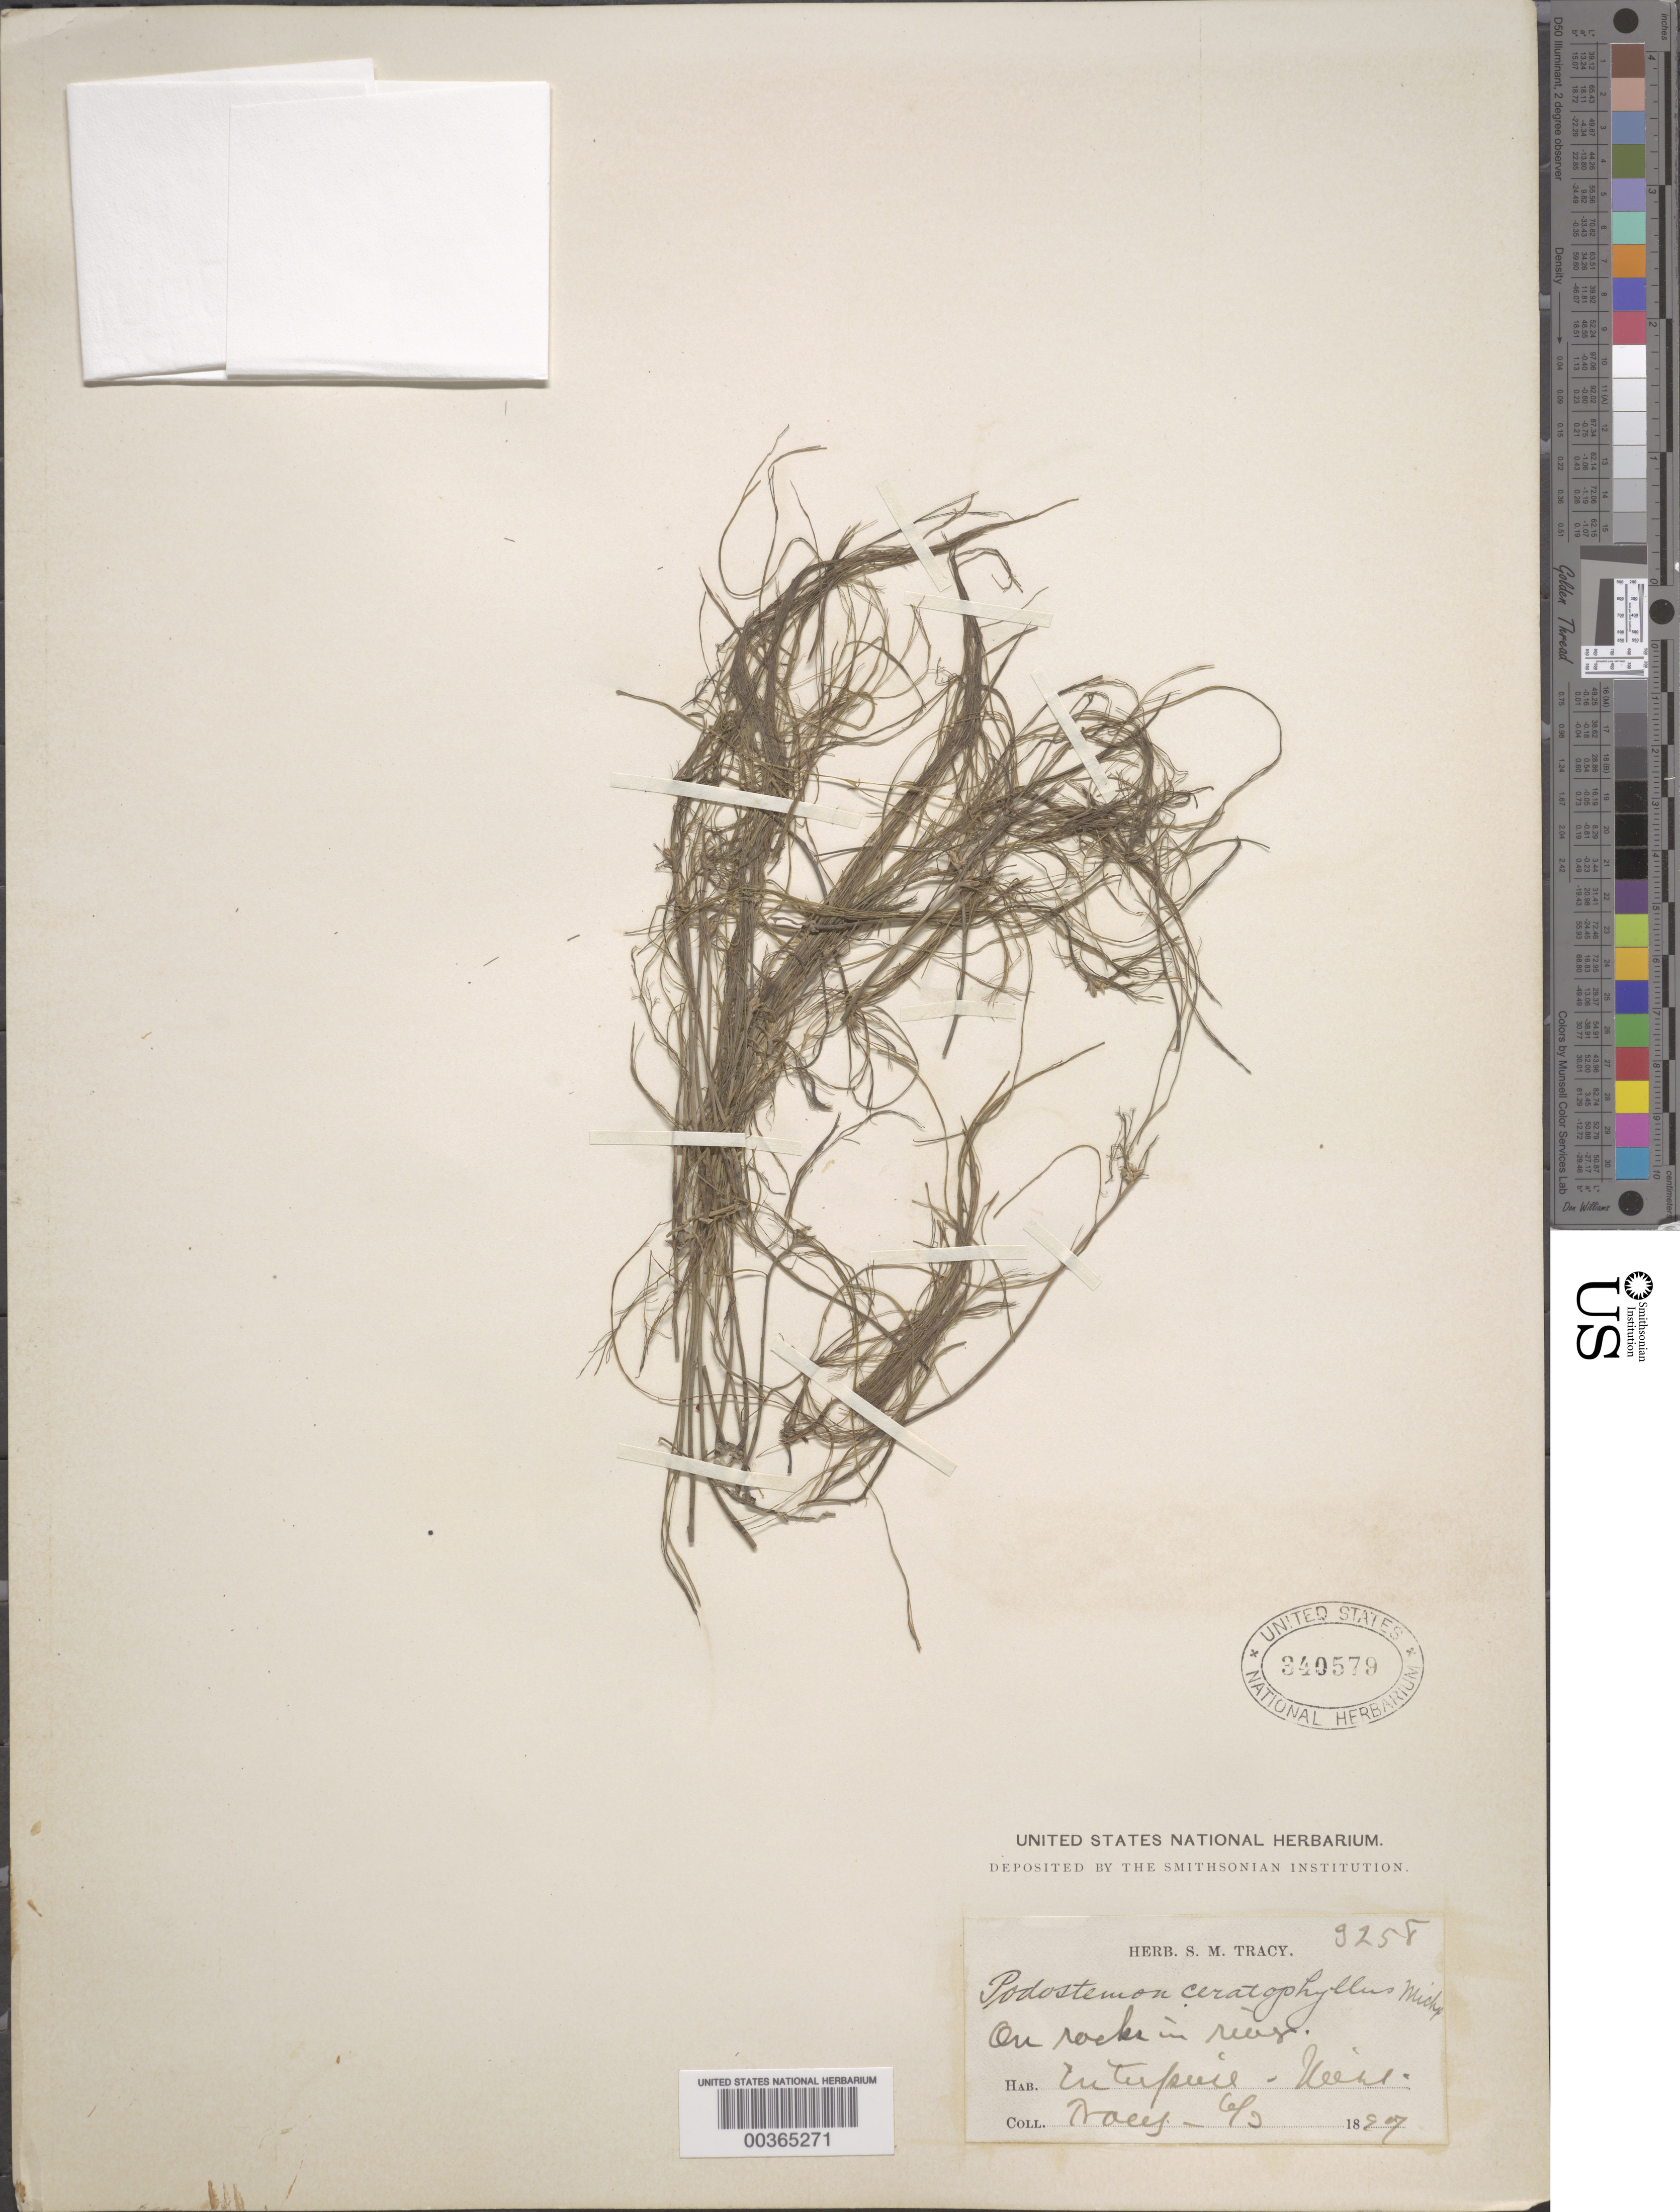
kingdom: Plantae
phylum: Tracheophyta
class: Magnoliopsida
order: Malpighiales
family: Podostemaceae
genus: Podostemum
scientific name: Podostemum ceratophylllum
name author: Michx.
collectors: S. M. Tracy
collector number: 9258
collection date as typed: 06 Mar 1897 or 03 Jun 1897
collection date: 1897-03-06 or 1897-06-03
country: United States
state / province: Mississippi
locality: Enterprise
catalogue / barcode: US 340579